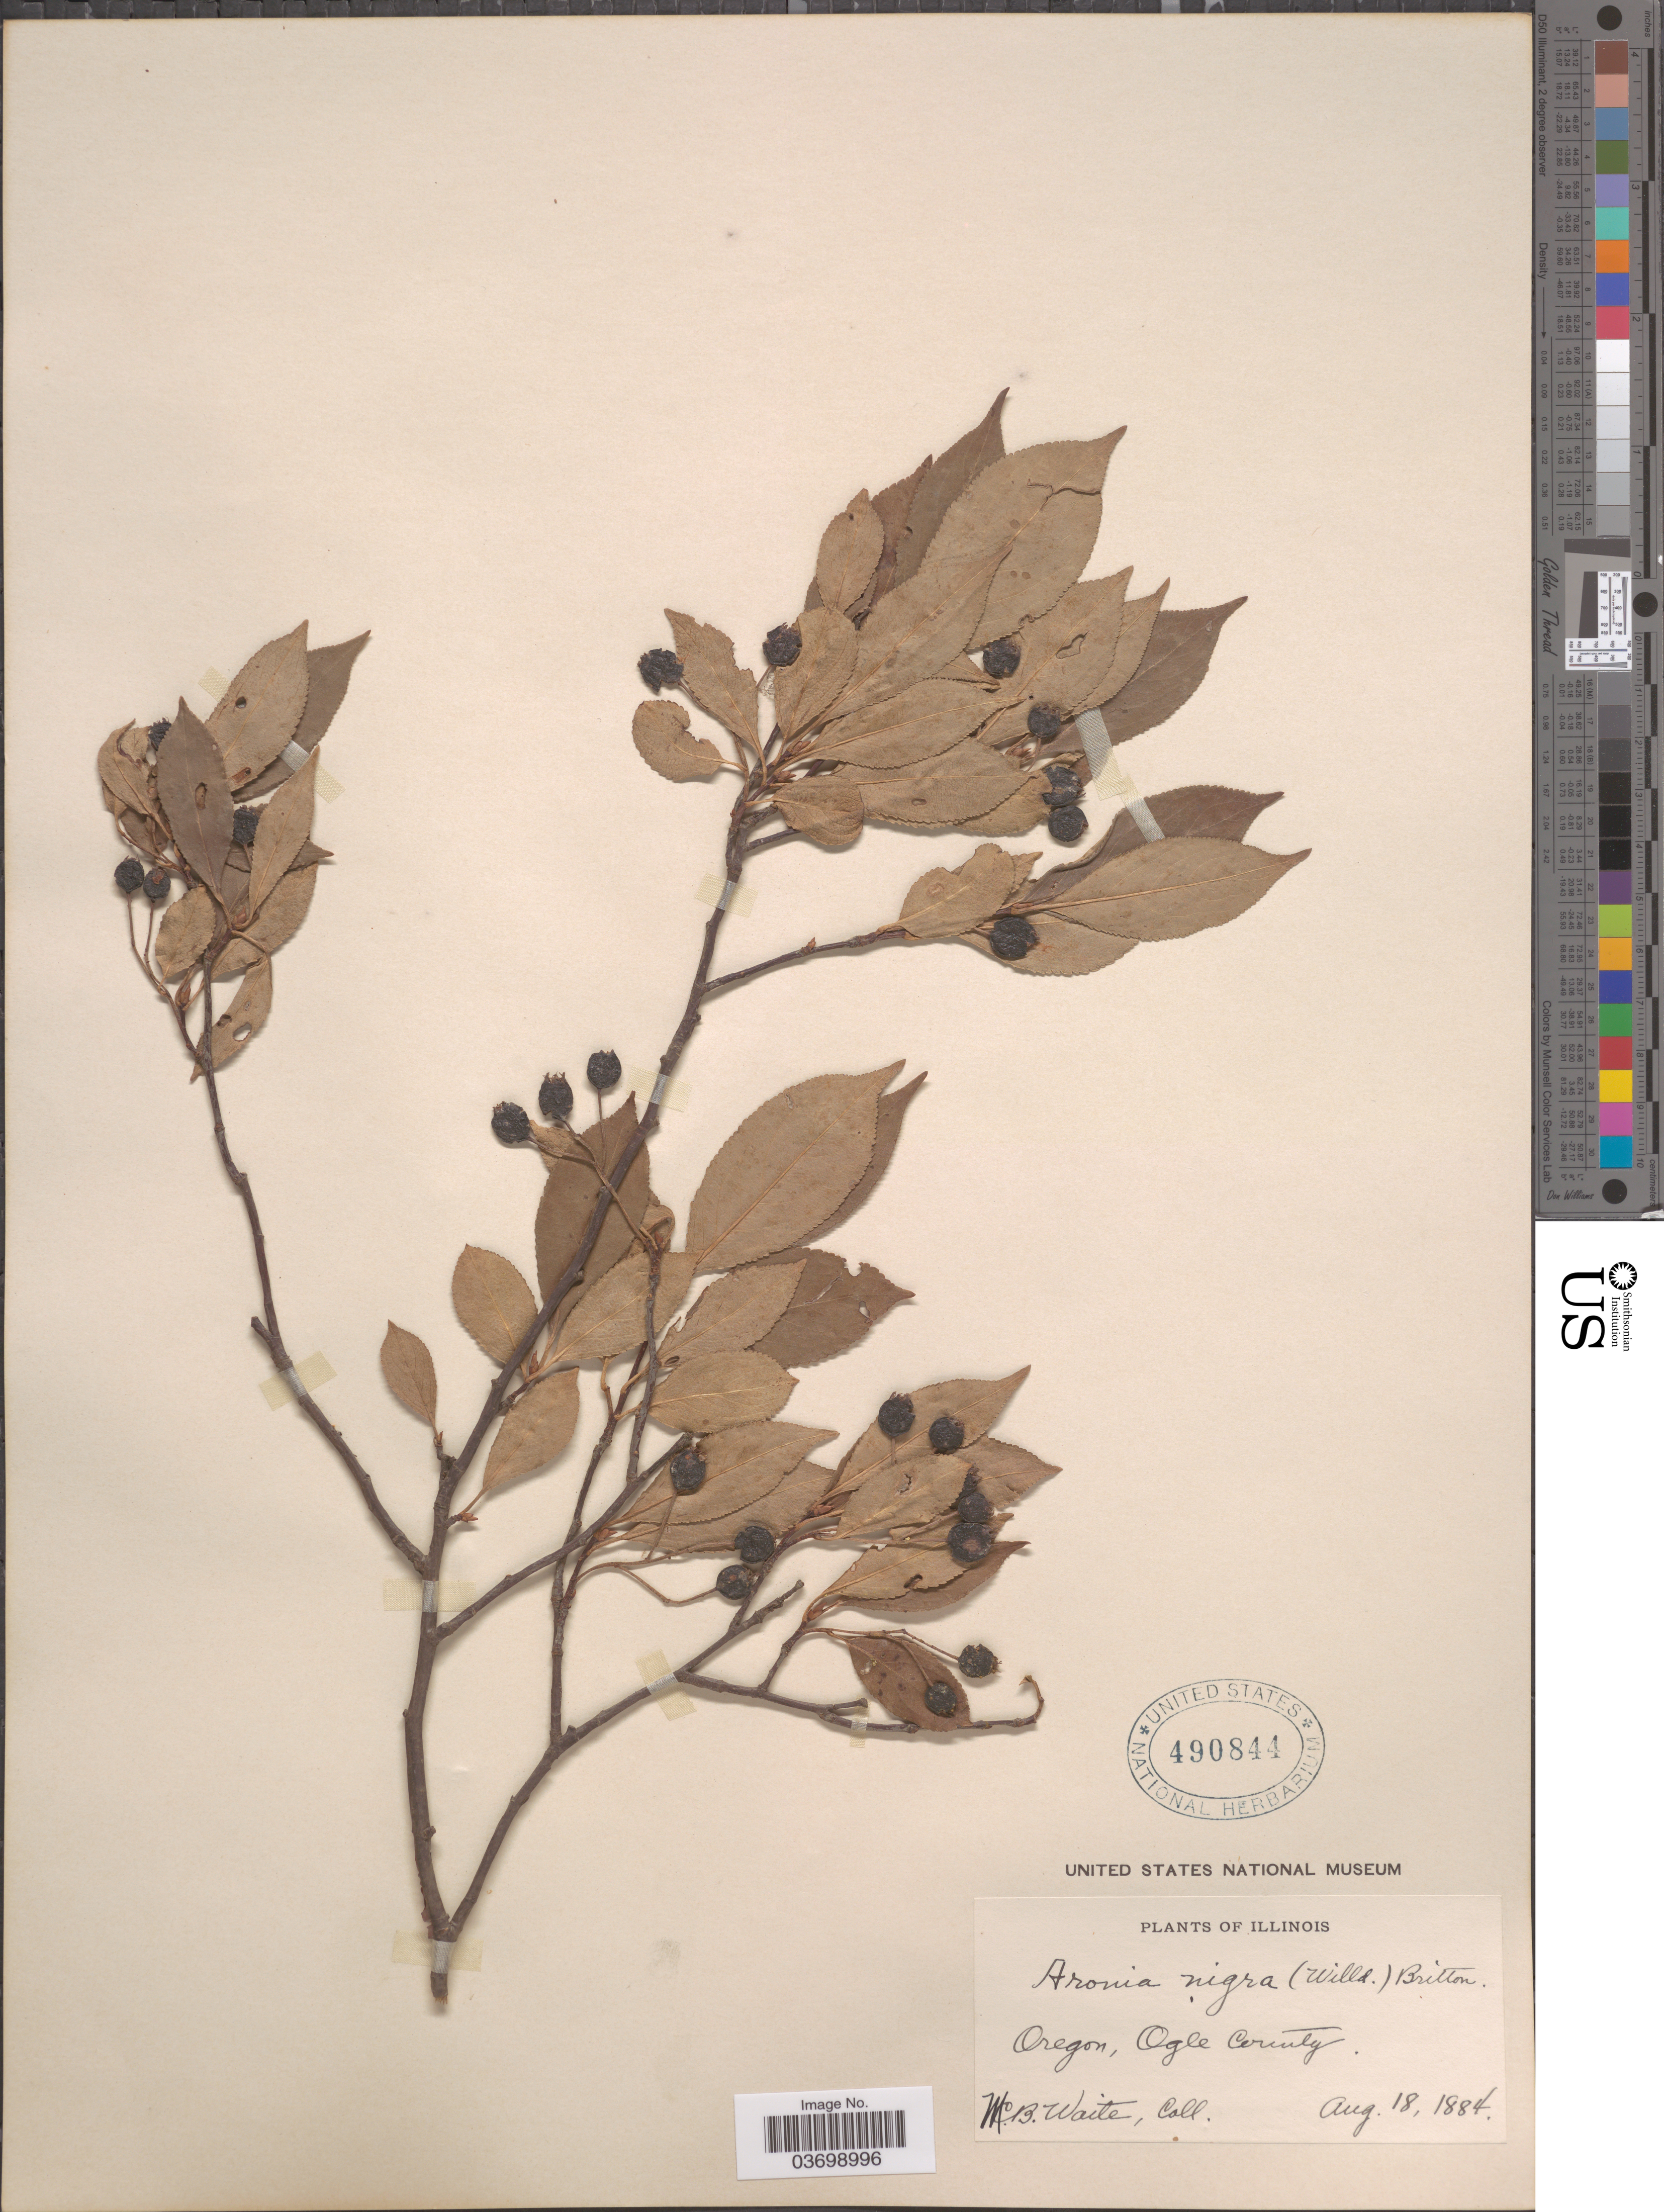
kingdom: Plantae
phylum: Tracheophyta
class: Magnoliopsida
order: Rosales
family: Rosaceae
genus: Aronia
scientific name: Aronia melanocarpa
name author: (Michx.) Elliott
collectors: M. B. Waite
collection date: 1884-08-18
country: United States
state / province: Oregon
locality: Ogle County.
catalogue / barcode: US 490844